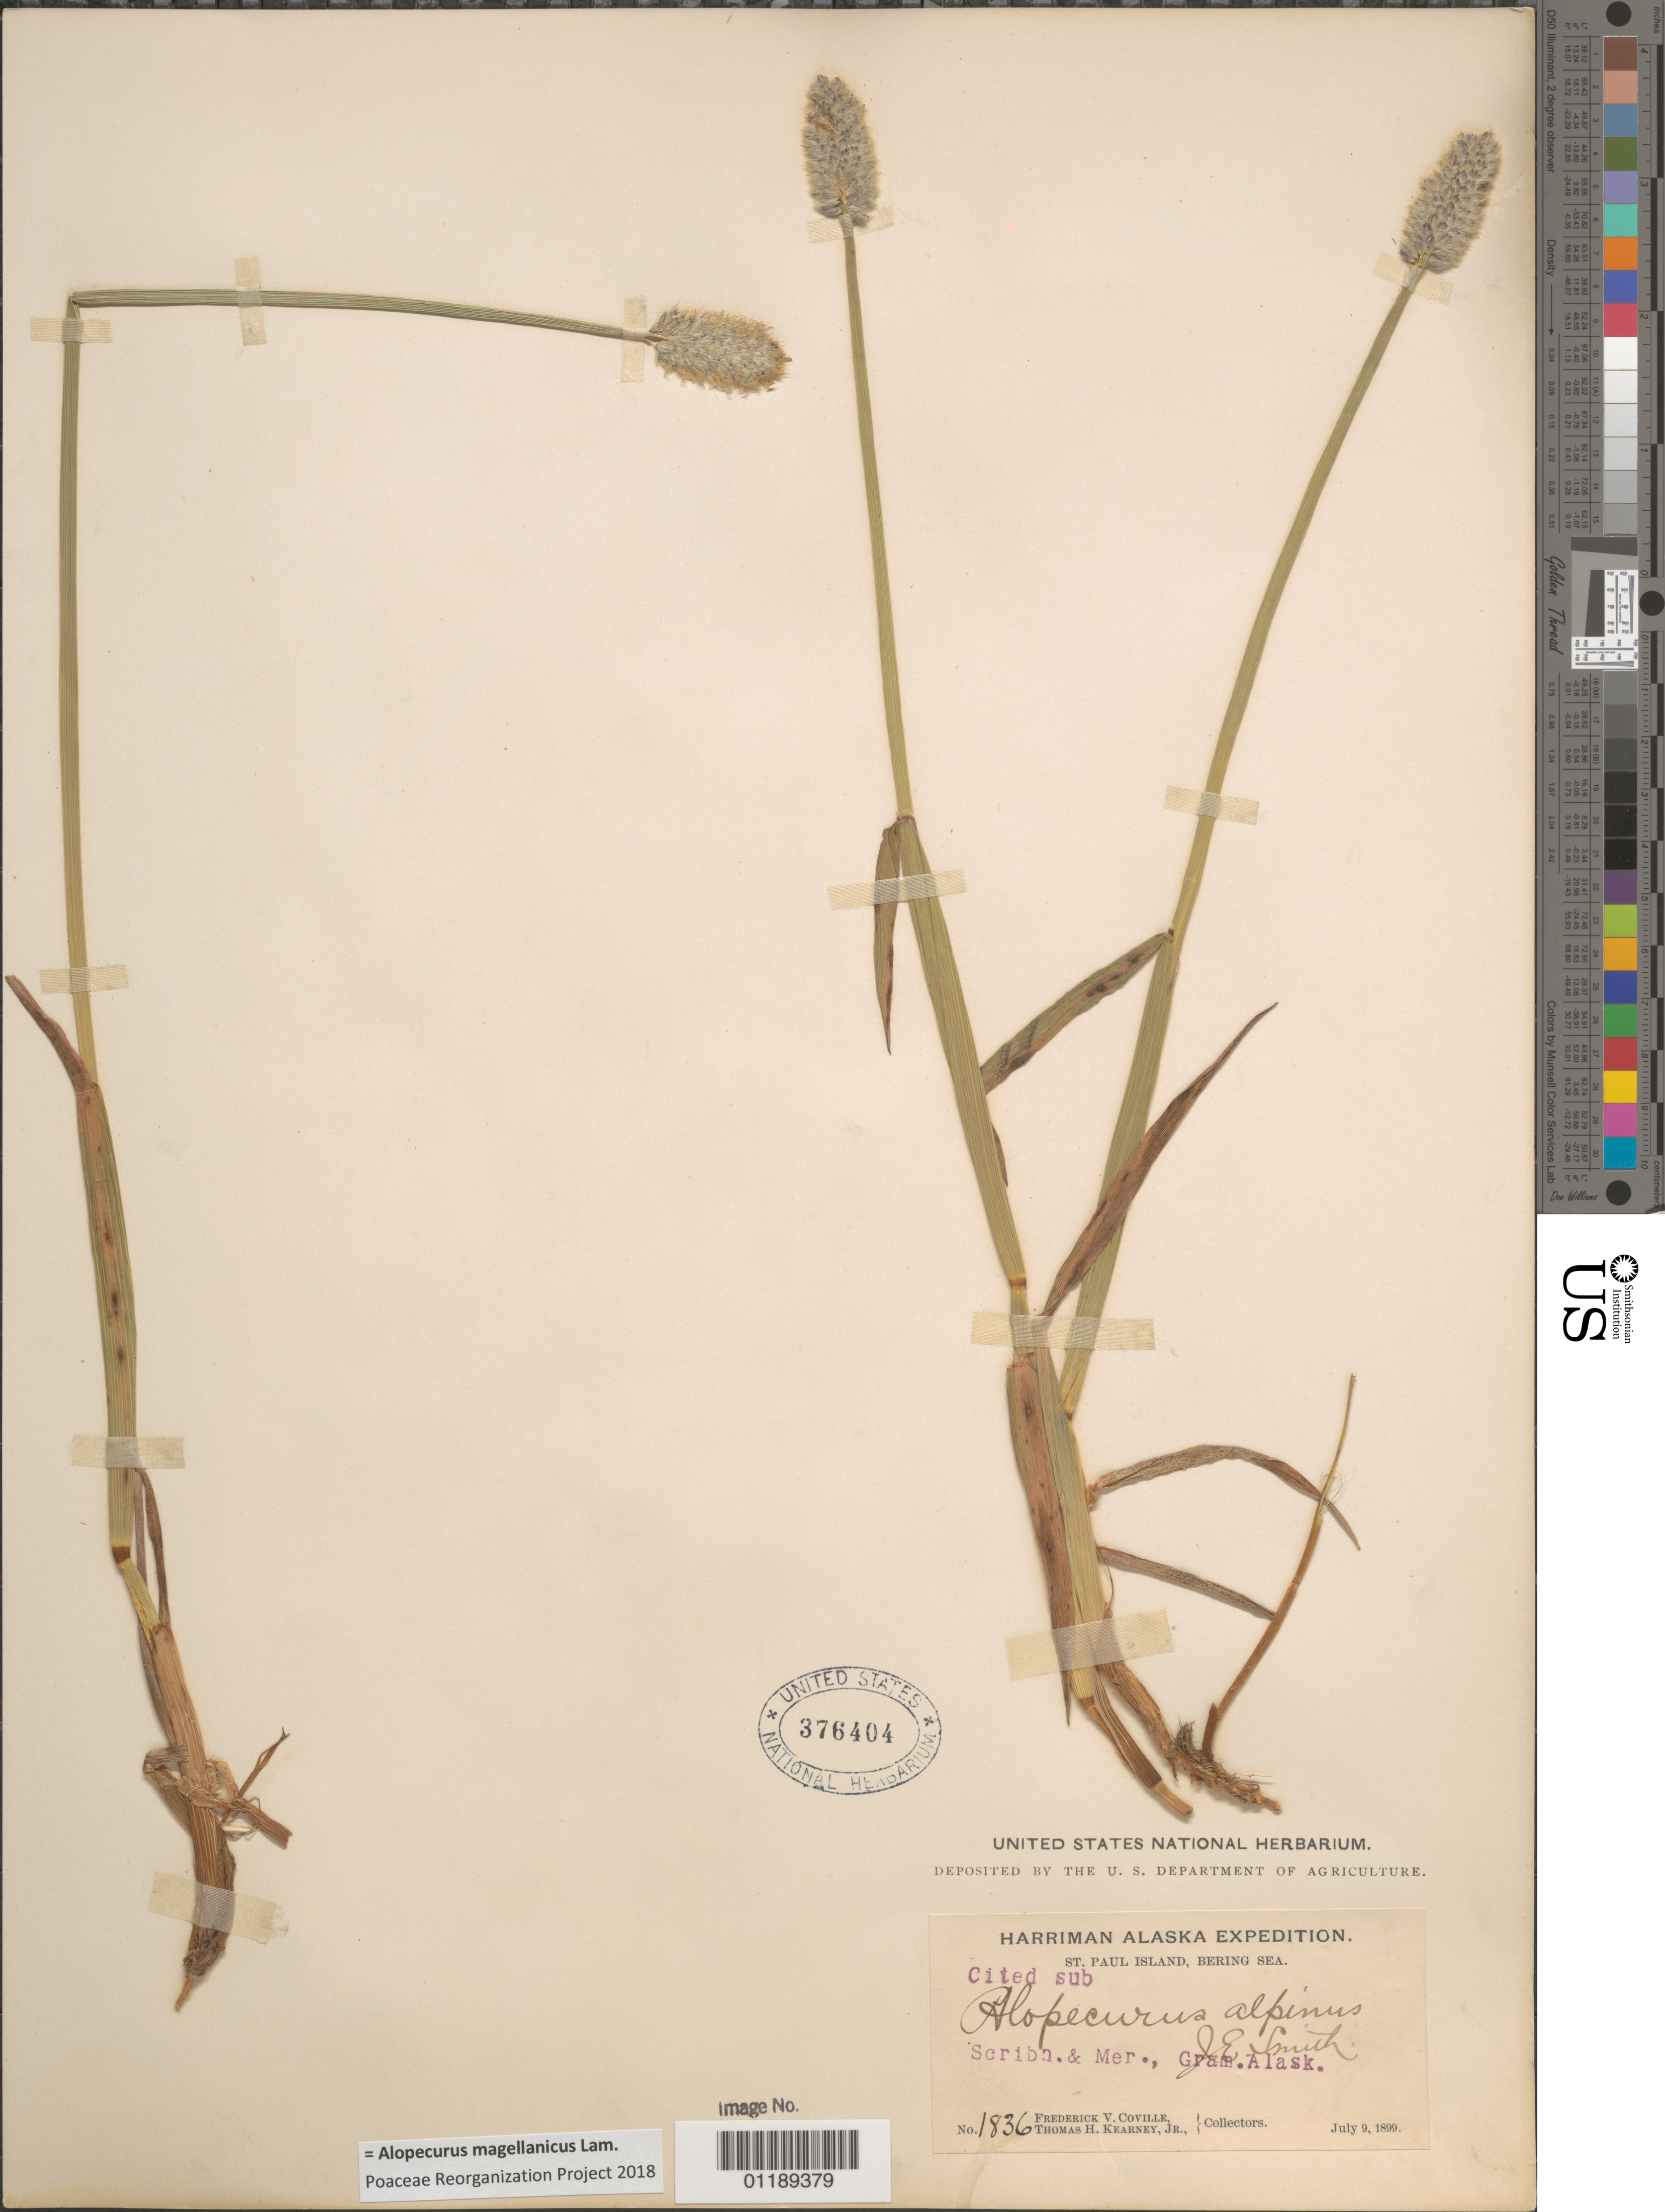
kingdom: Plantae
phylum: Tracheophyta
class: Liliopsida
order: Poales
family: Poaceae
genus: Alopecurus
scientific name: Alopecurus magellanicus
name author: Lam.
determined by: Poaceae Reorganization Project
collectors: F. V. Coville & F. Funston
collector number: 1836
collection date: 1899-07-09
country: United States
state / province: Alaska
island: St. Paul Island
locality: St.Paul Island, Bering Sea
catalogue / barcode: US 376404